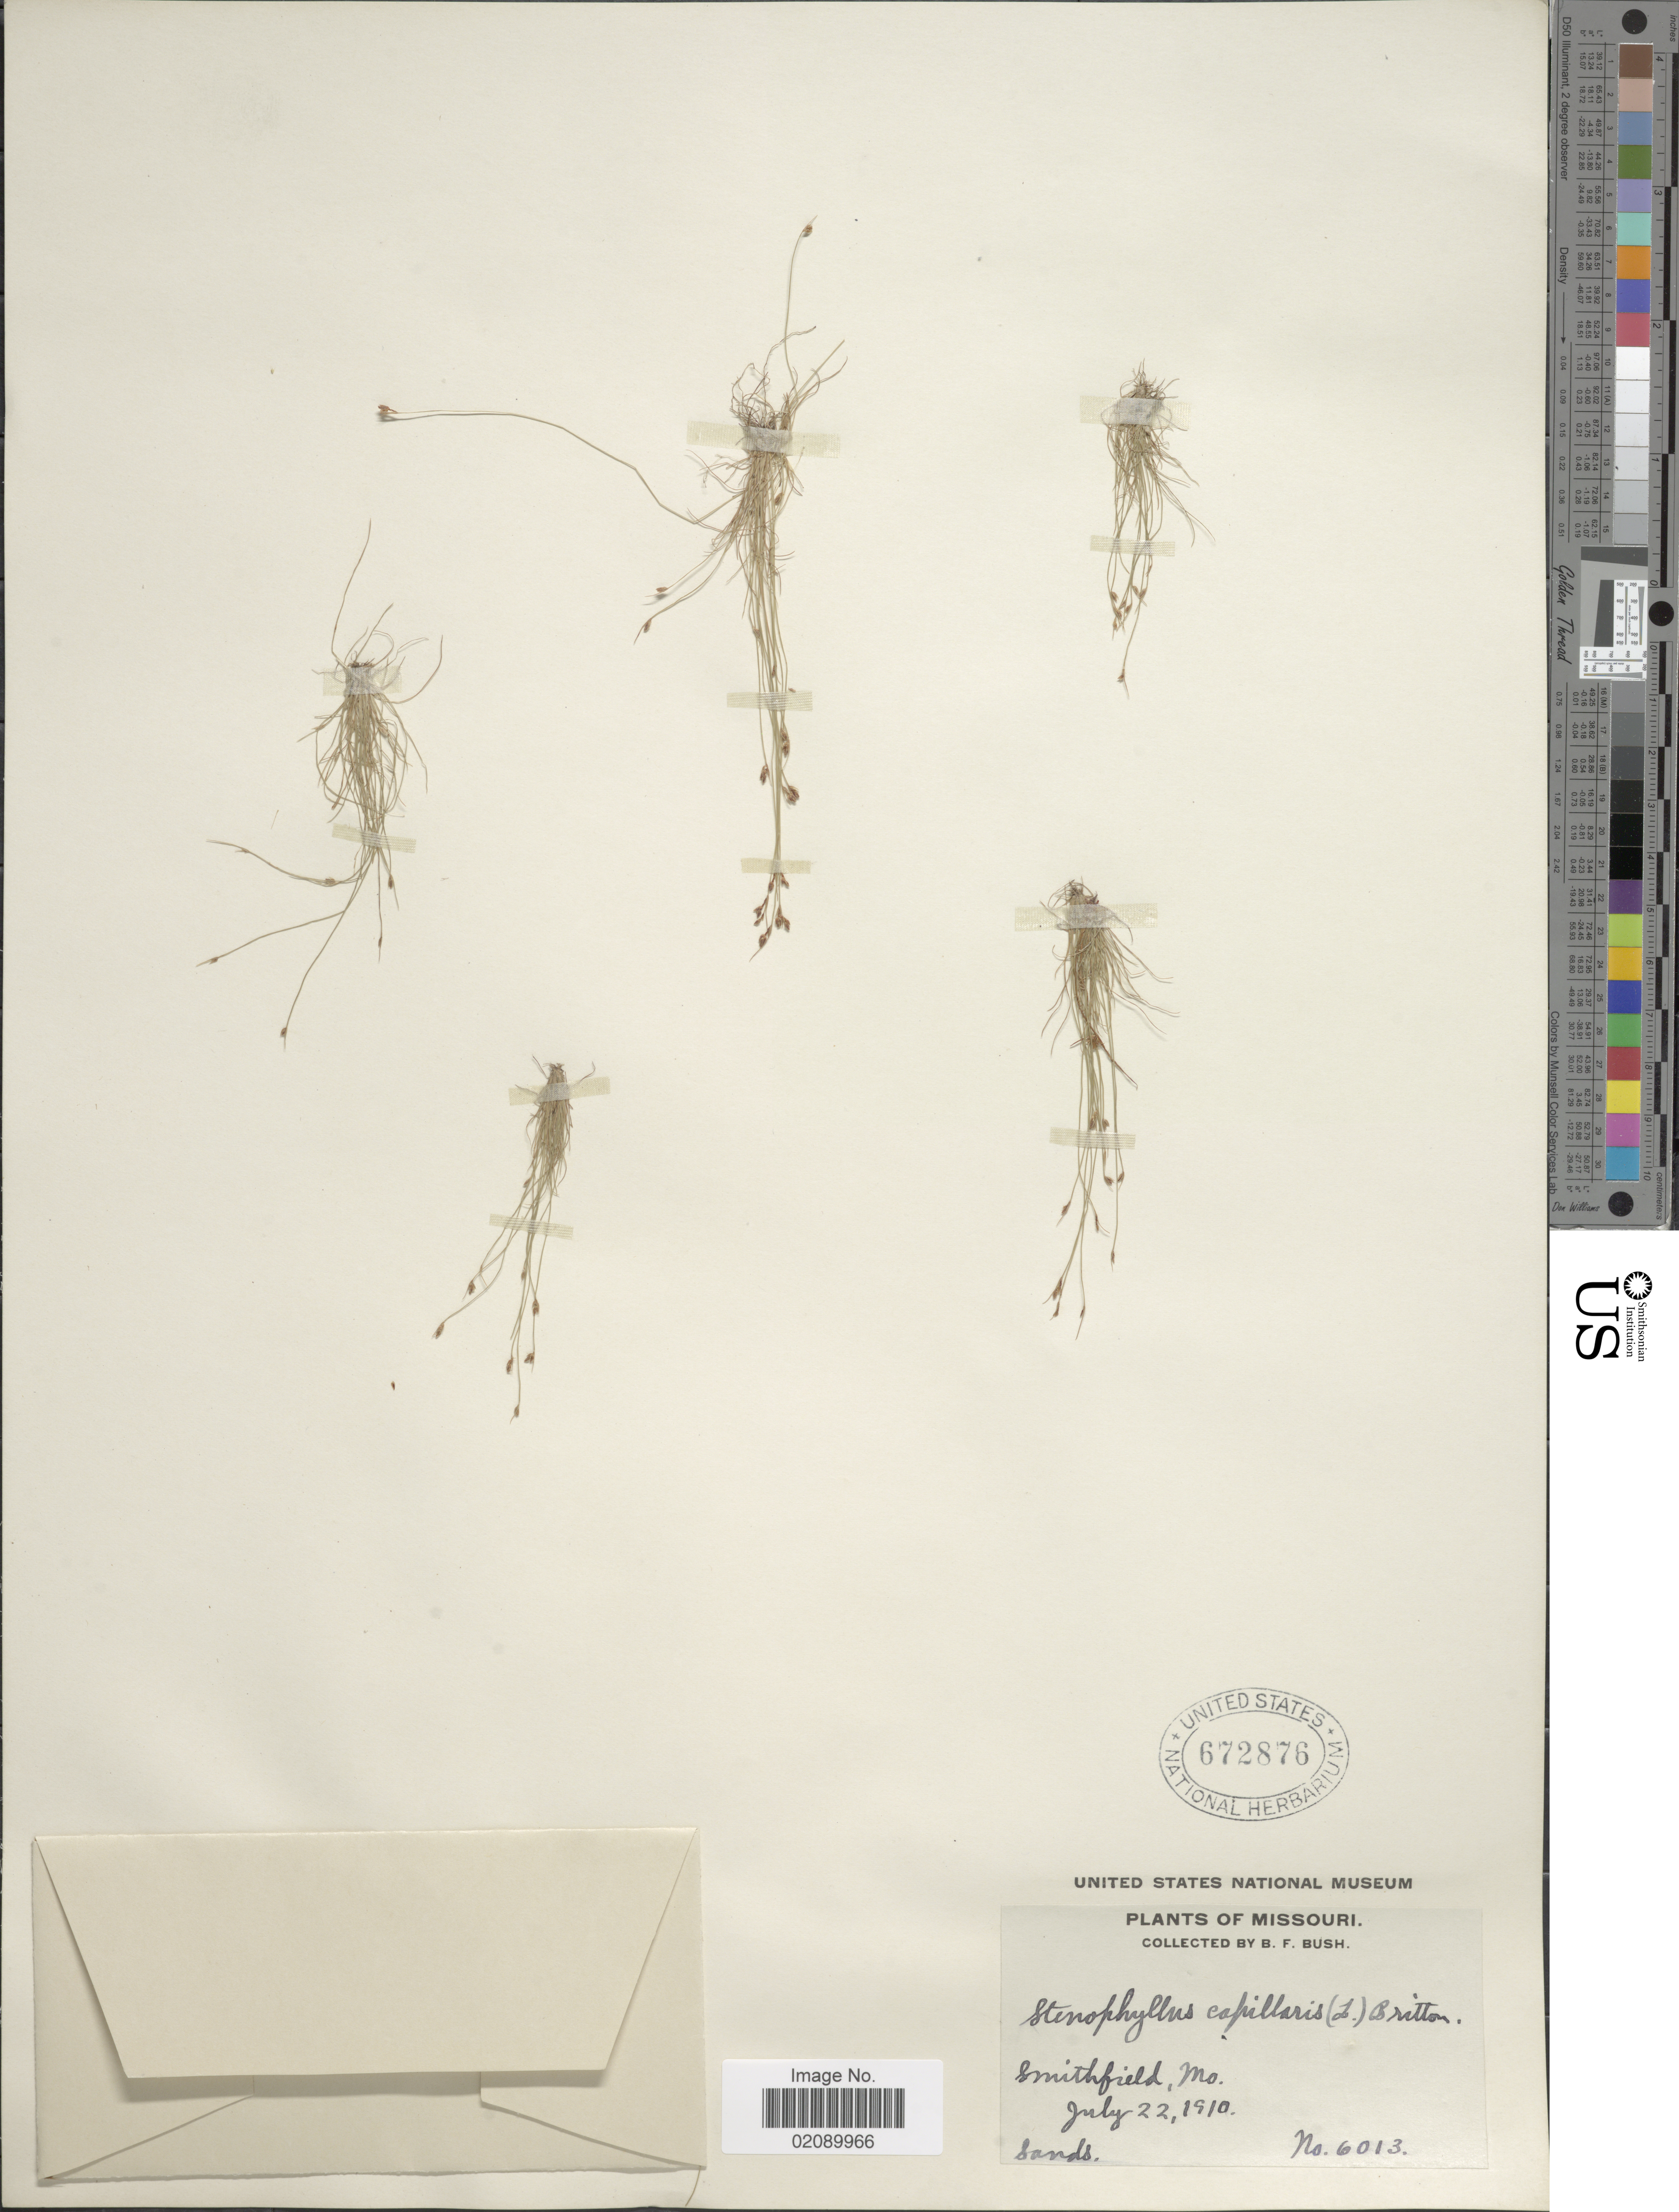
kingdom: Plantae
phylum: Tracheophyta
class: Liliopsida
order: Poales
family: Cyperaceae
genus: Bulbostylis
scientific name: Bulbostylis capillaris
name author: (L.) Kunth ex C.B. Clarke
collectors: B. F. Bush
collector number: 6013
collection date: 1910-07-22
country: United States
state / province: Missouri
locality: Smithfield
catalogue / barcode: US 672876